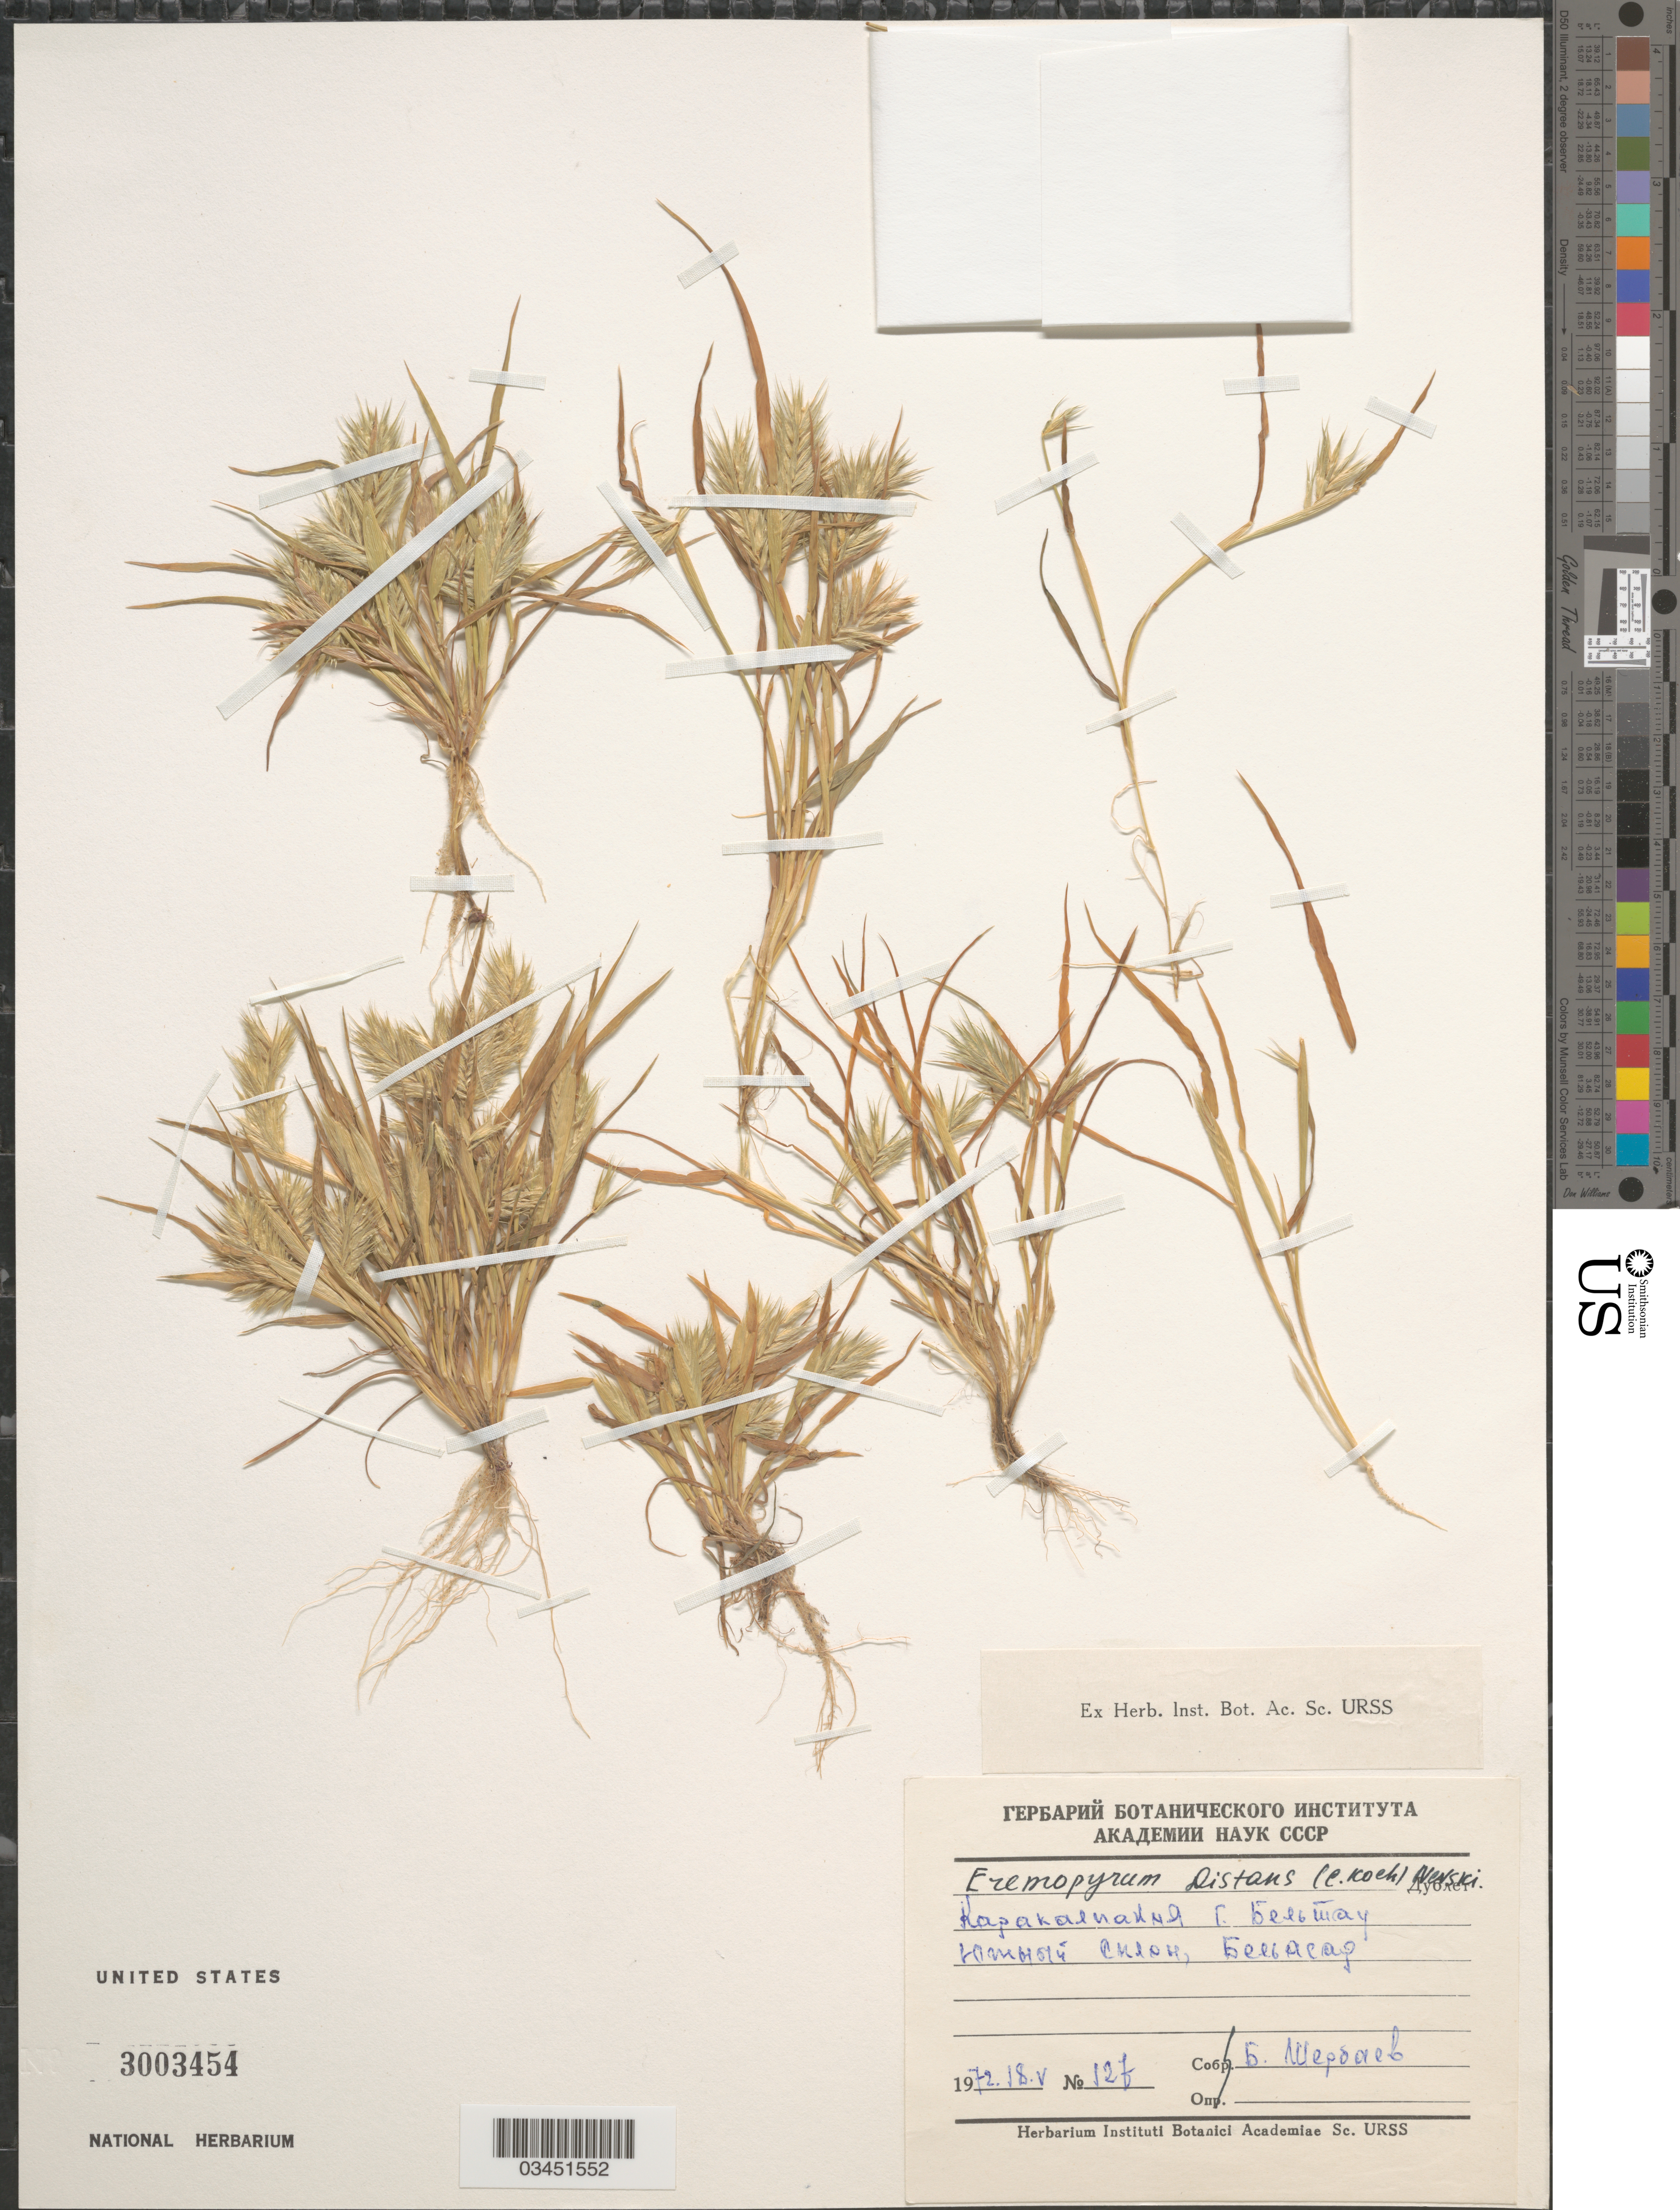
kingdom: Plantae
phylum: Tracheophyta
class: Liliopsida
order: Poales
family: Poaceae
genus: Eremopyrum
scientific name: Eremopyrum distans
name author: (K. Koch) Nevski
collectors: B. Sherbaev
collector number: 127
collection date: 1972-05-18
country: Uzbekistan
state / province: Qoraqalpog'iston Republikasi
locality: Beltau Mts, south slope of Belasad Mt.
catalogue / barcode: US 3003454